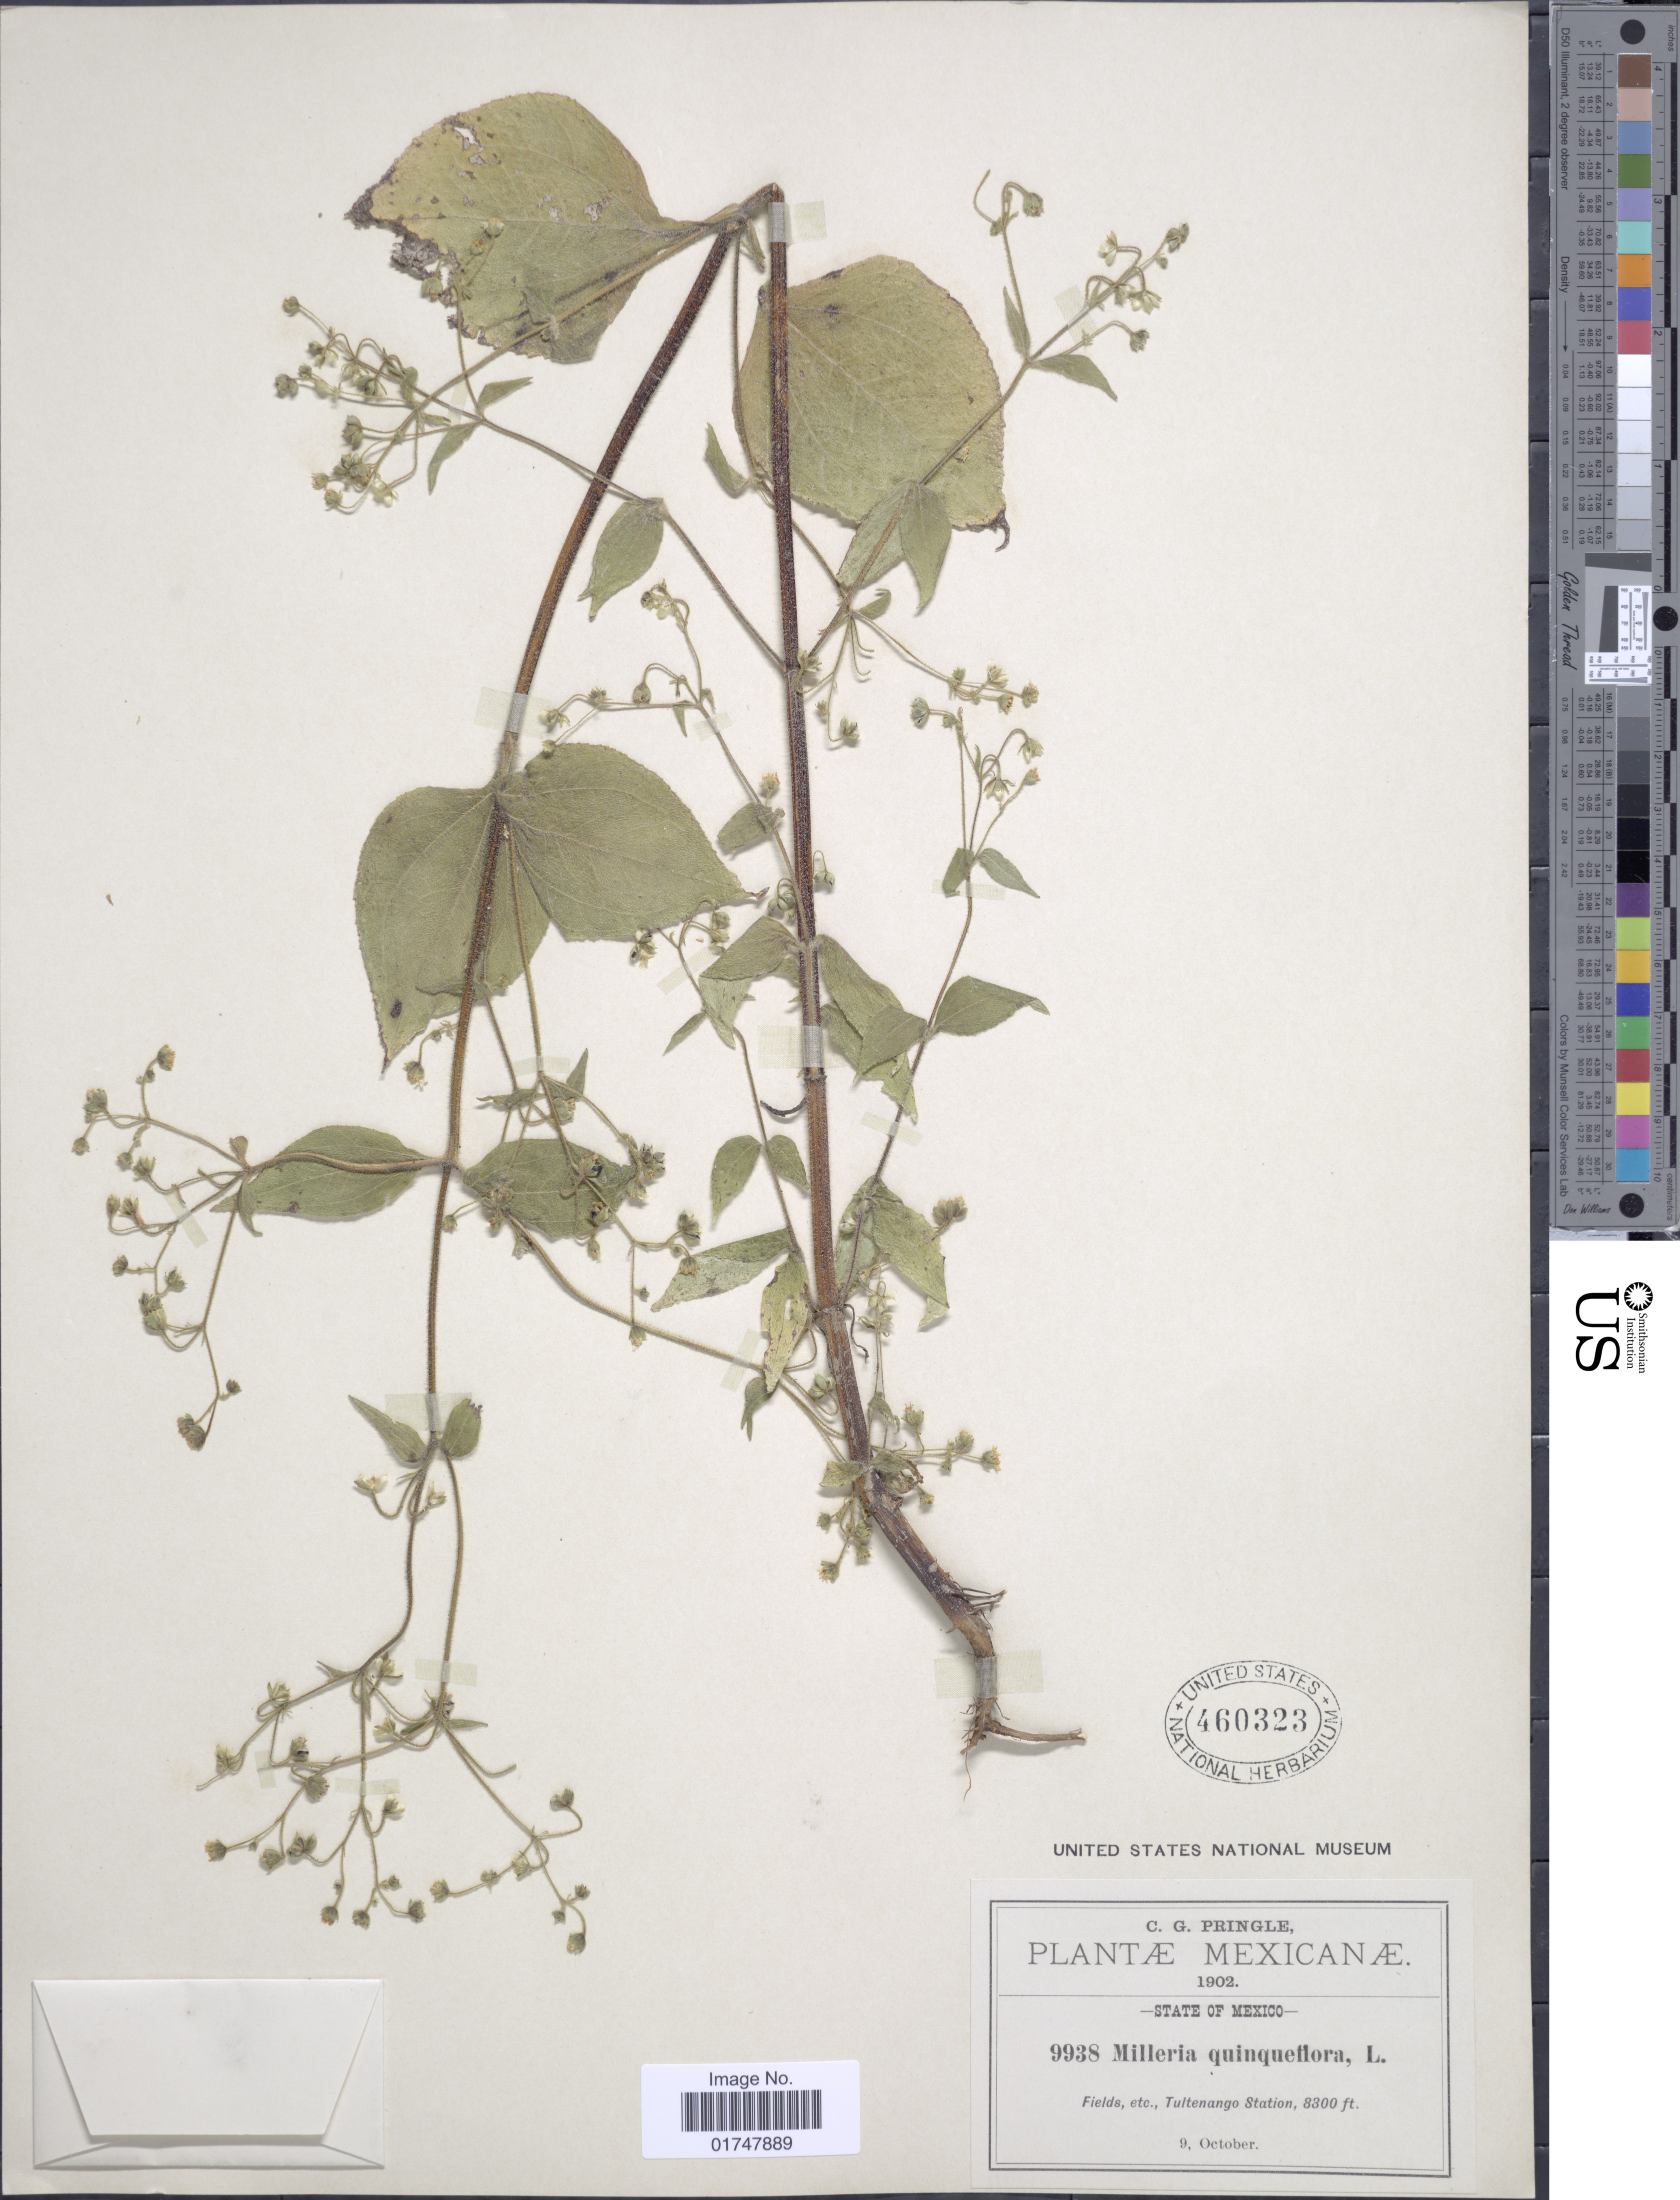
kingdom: Plantae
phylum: Tracheophyta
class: Magnoliopsida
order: Asterales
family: Asteraceae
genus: Trigonospermum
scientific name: Trigonospermum sp.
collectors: C. G. Pringle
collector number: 9938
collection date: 1902-10-09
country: Mexico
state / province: México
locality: Fields, etc., Tultenango Station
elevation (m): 2530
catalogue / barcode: US 460323